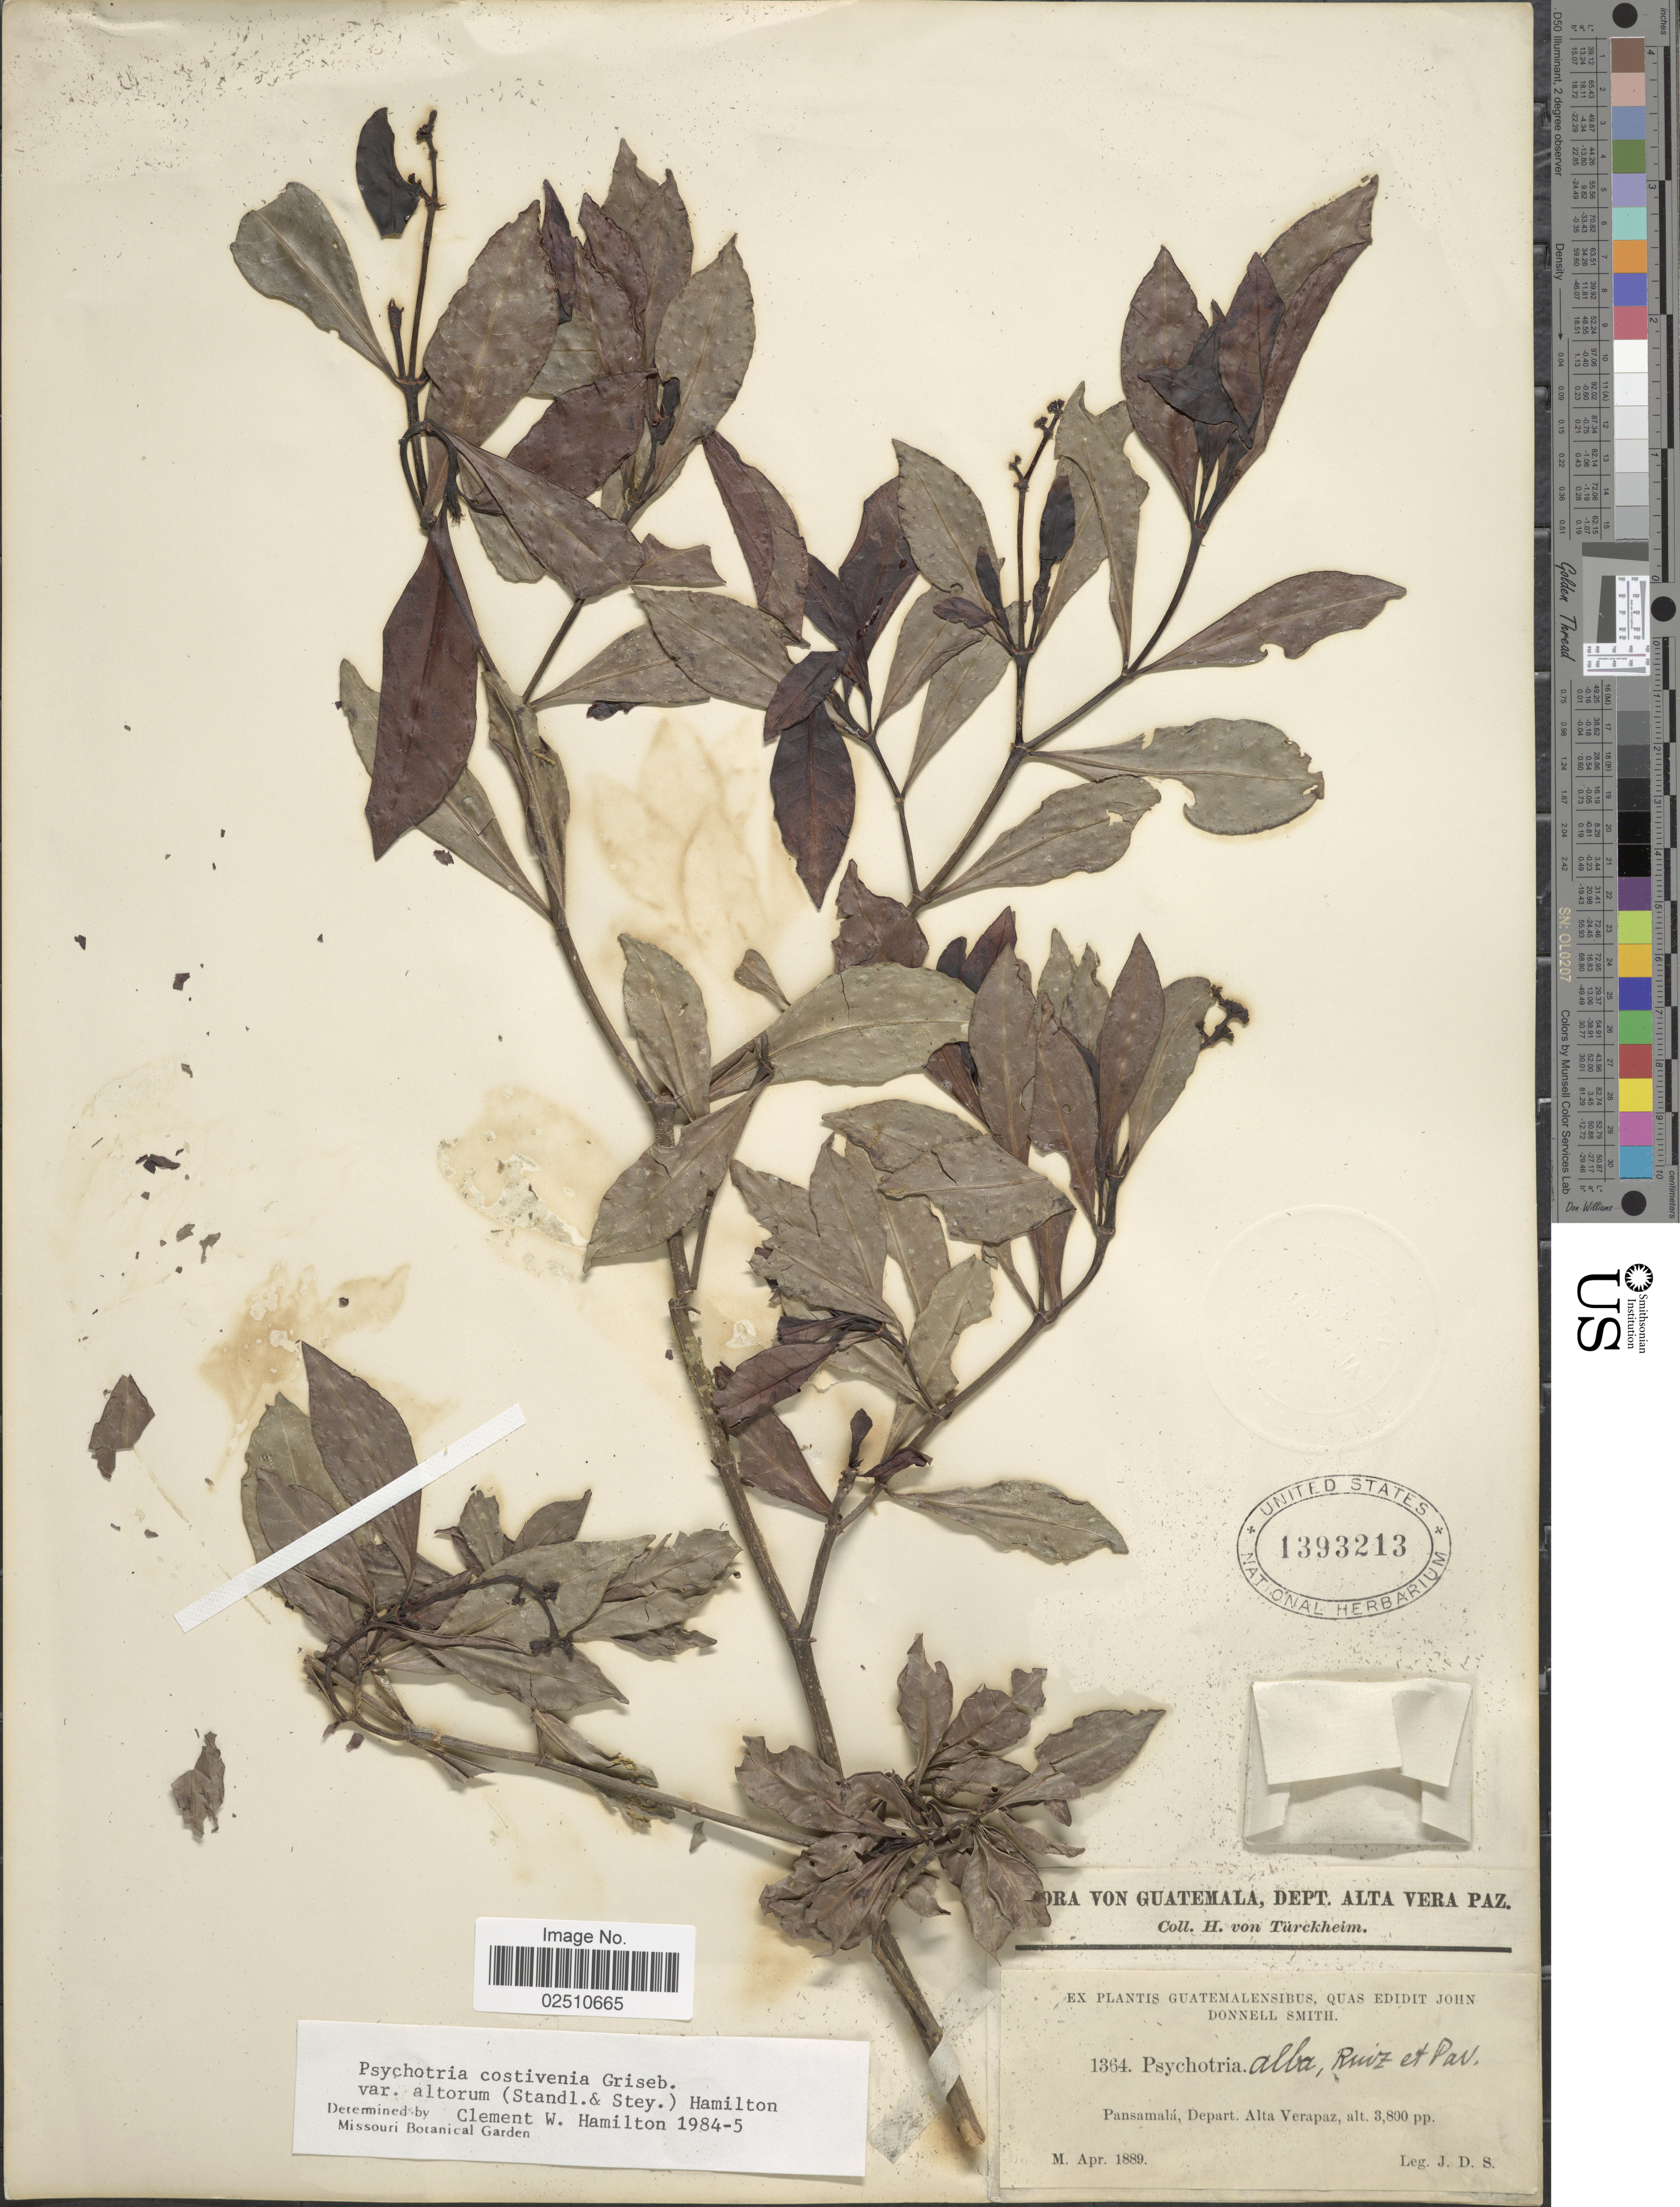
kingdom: Plantae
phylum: Tracheophyta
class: Magnoliopsida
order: Gentianales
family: Rubiaceae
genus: Psychotria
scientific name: Psychotria costivenia var. altorum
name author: (Standl. & Steyerm.) C.W. Ham.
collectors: J. Donnell Smith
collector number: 1364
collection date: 1889-04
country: Guatemala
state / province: Alta Verapaz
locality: Pansamala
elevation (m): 1158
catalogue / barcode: US 1393213